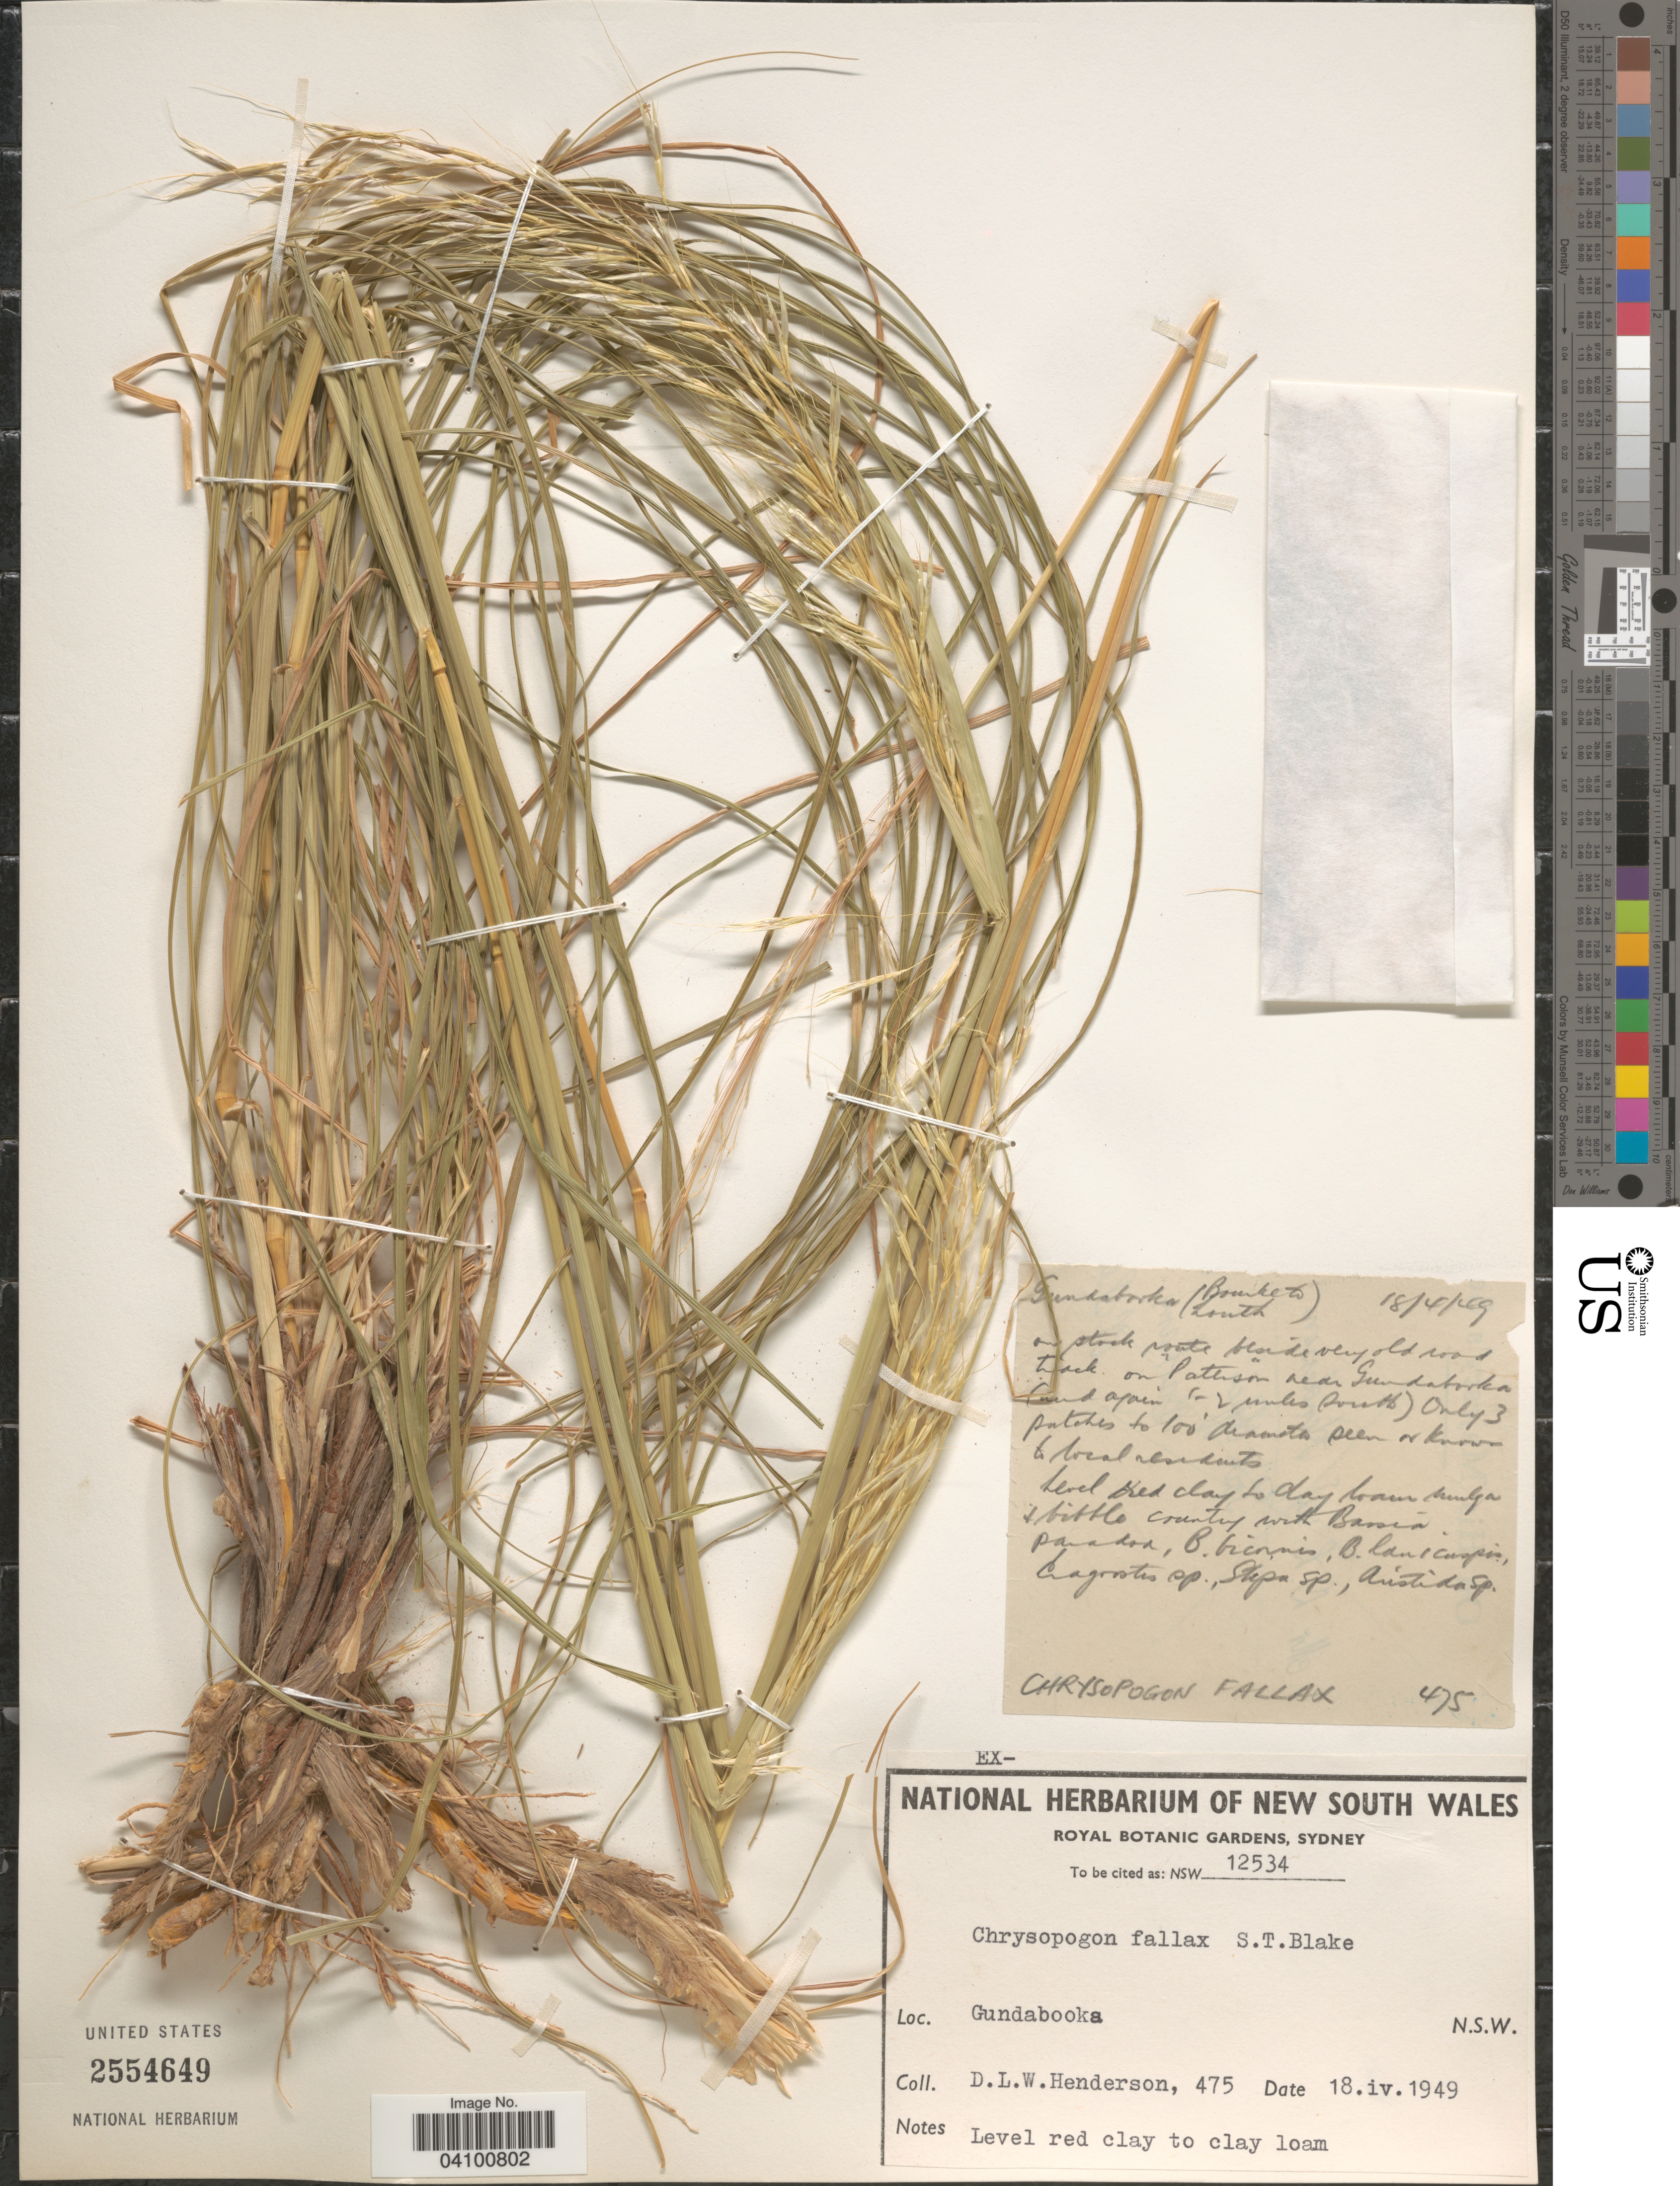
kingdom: Plantae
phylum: Tracheophyta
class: Liliopsida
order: Poales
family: Poaceae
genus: Chrysopogon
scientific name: Chrysopogon benthamianus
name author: Henr.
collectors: D. Henderson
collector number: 475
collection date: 1949-04-18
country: Australia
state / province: New South Wales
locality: Gundabooka (Bourke to Louth).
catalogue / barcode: US 2554649